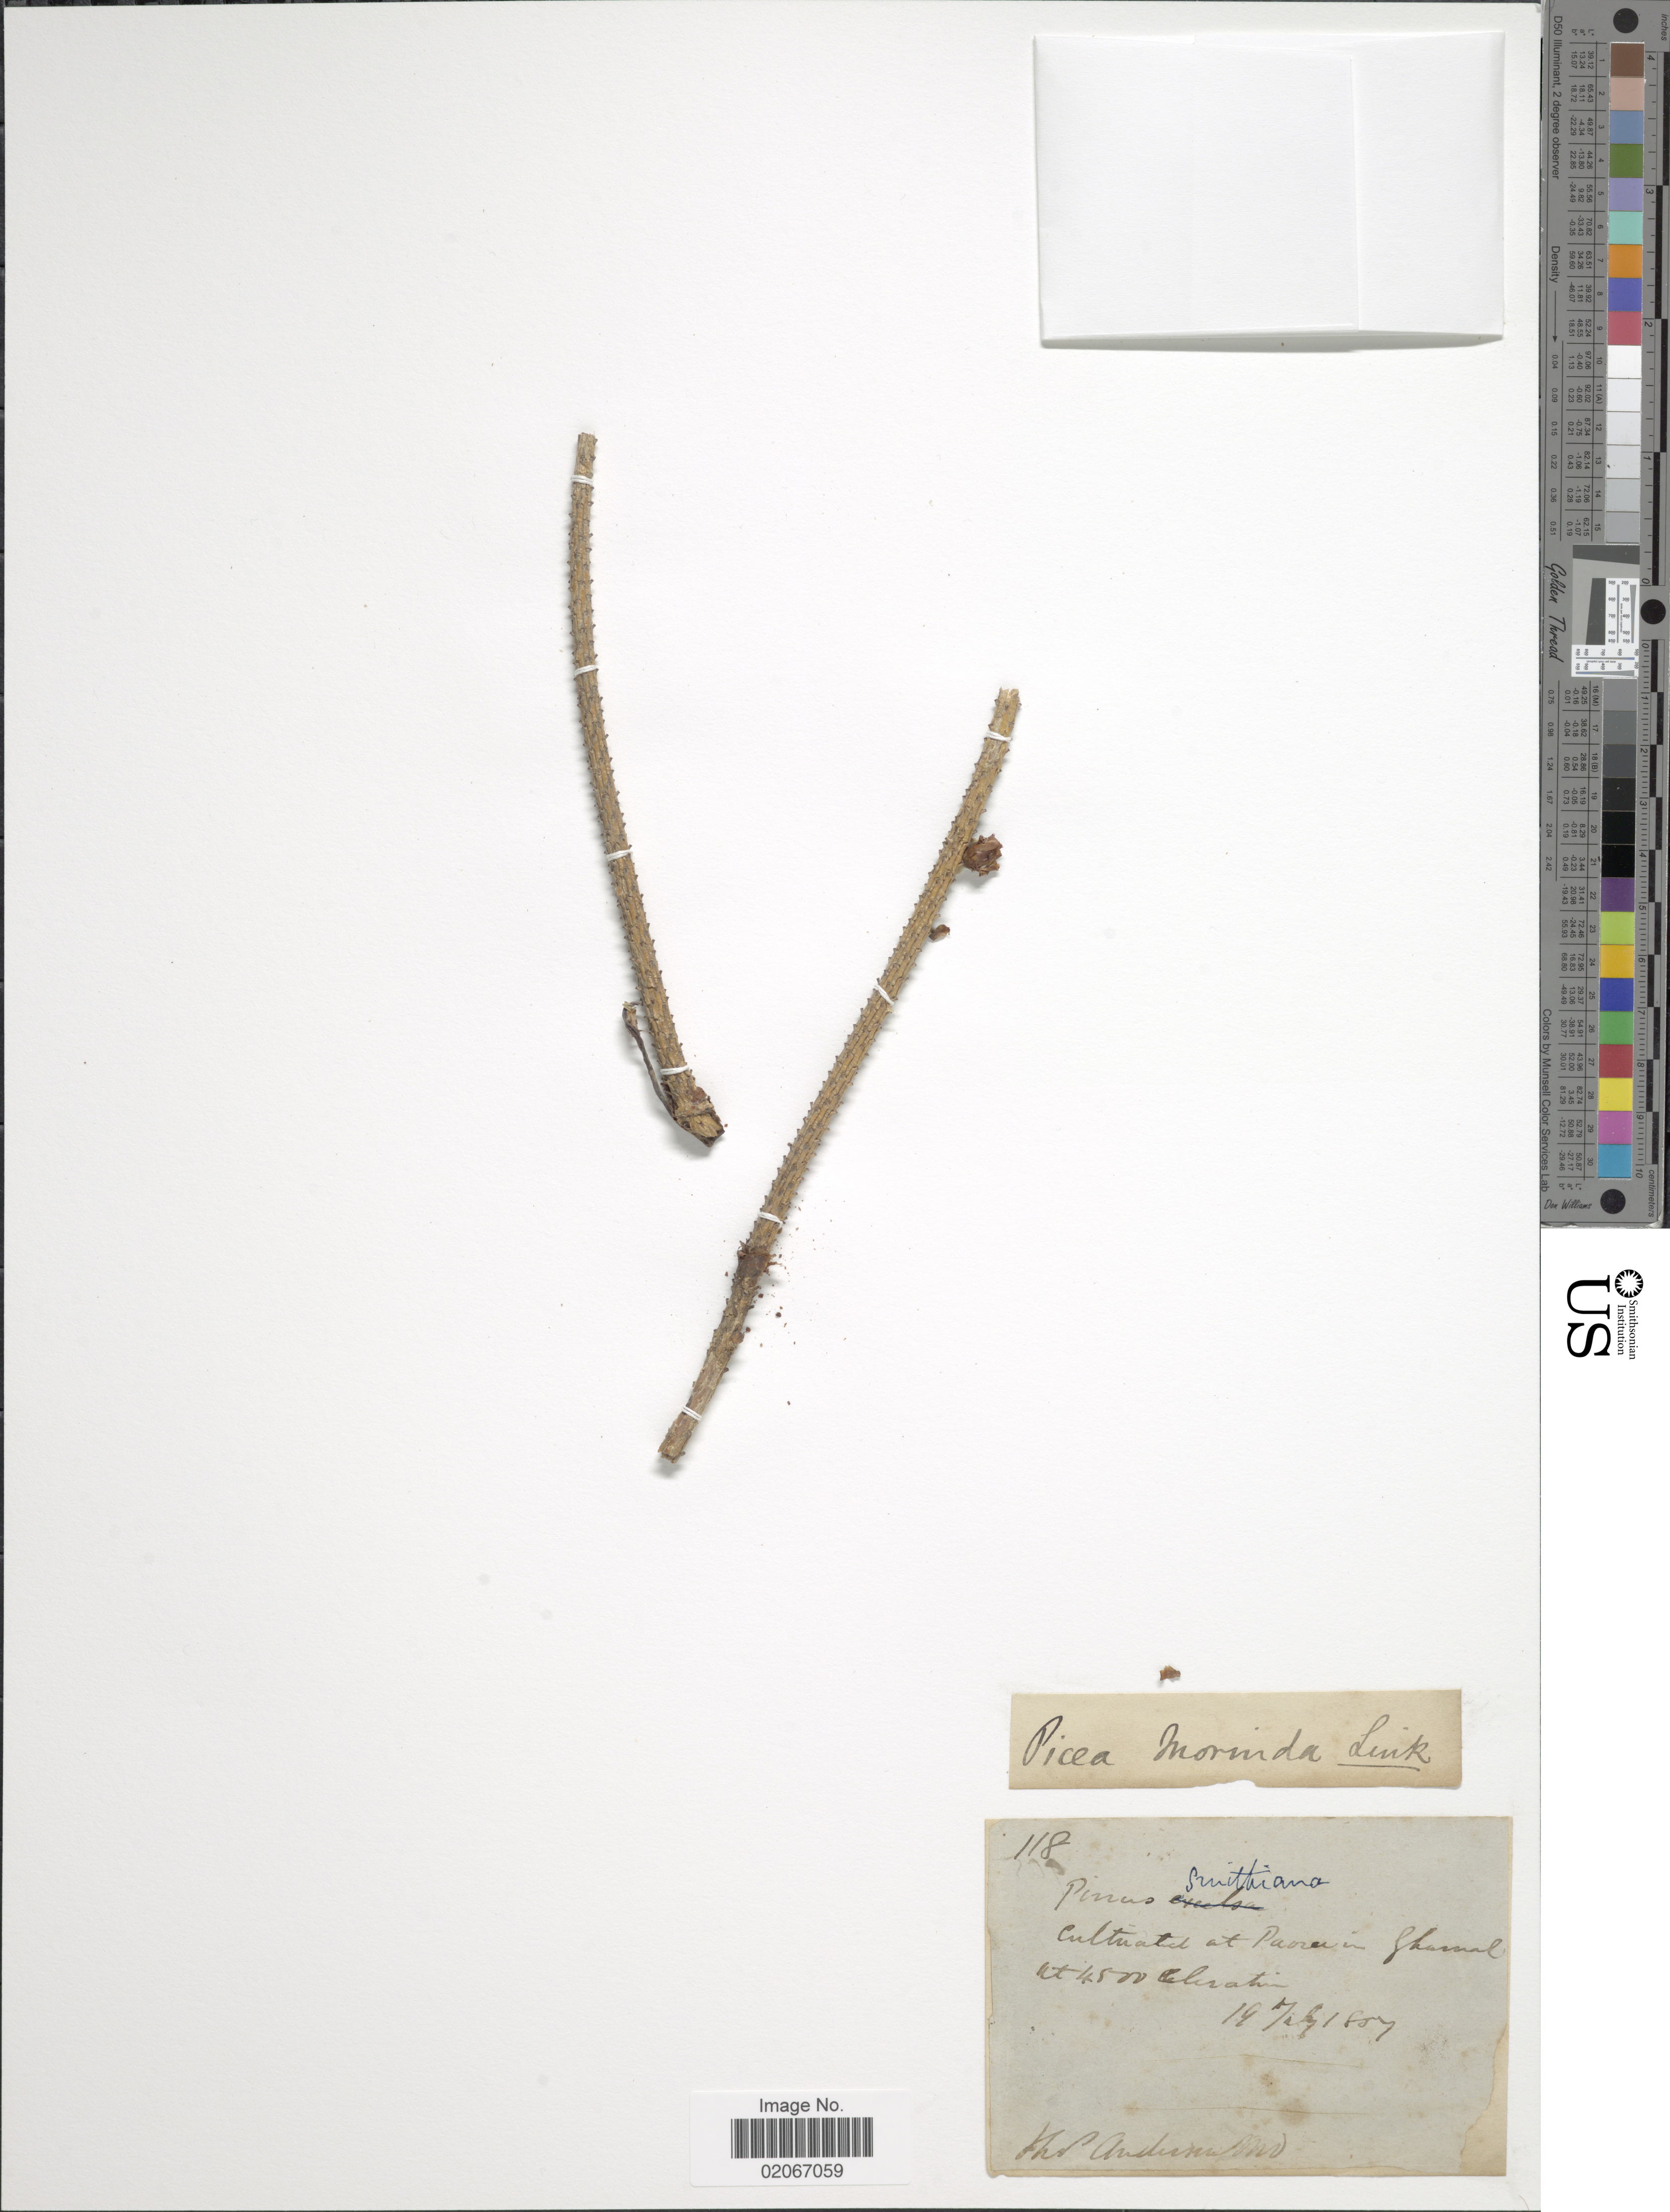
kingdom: Plantae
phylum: Tracheophyta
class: Pinopsida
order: Pinales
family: Pinaceae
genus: Picea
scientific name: Picea morinda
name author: Link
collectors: M. B. Anderson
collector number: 118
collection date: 1857-07-19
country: India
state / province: Haryana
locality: Cultivated at Gharnal (Karnal)